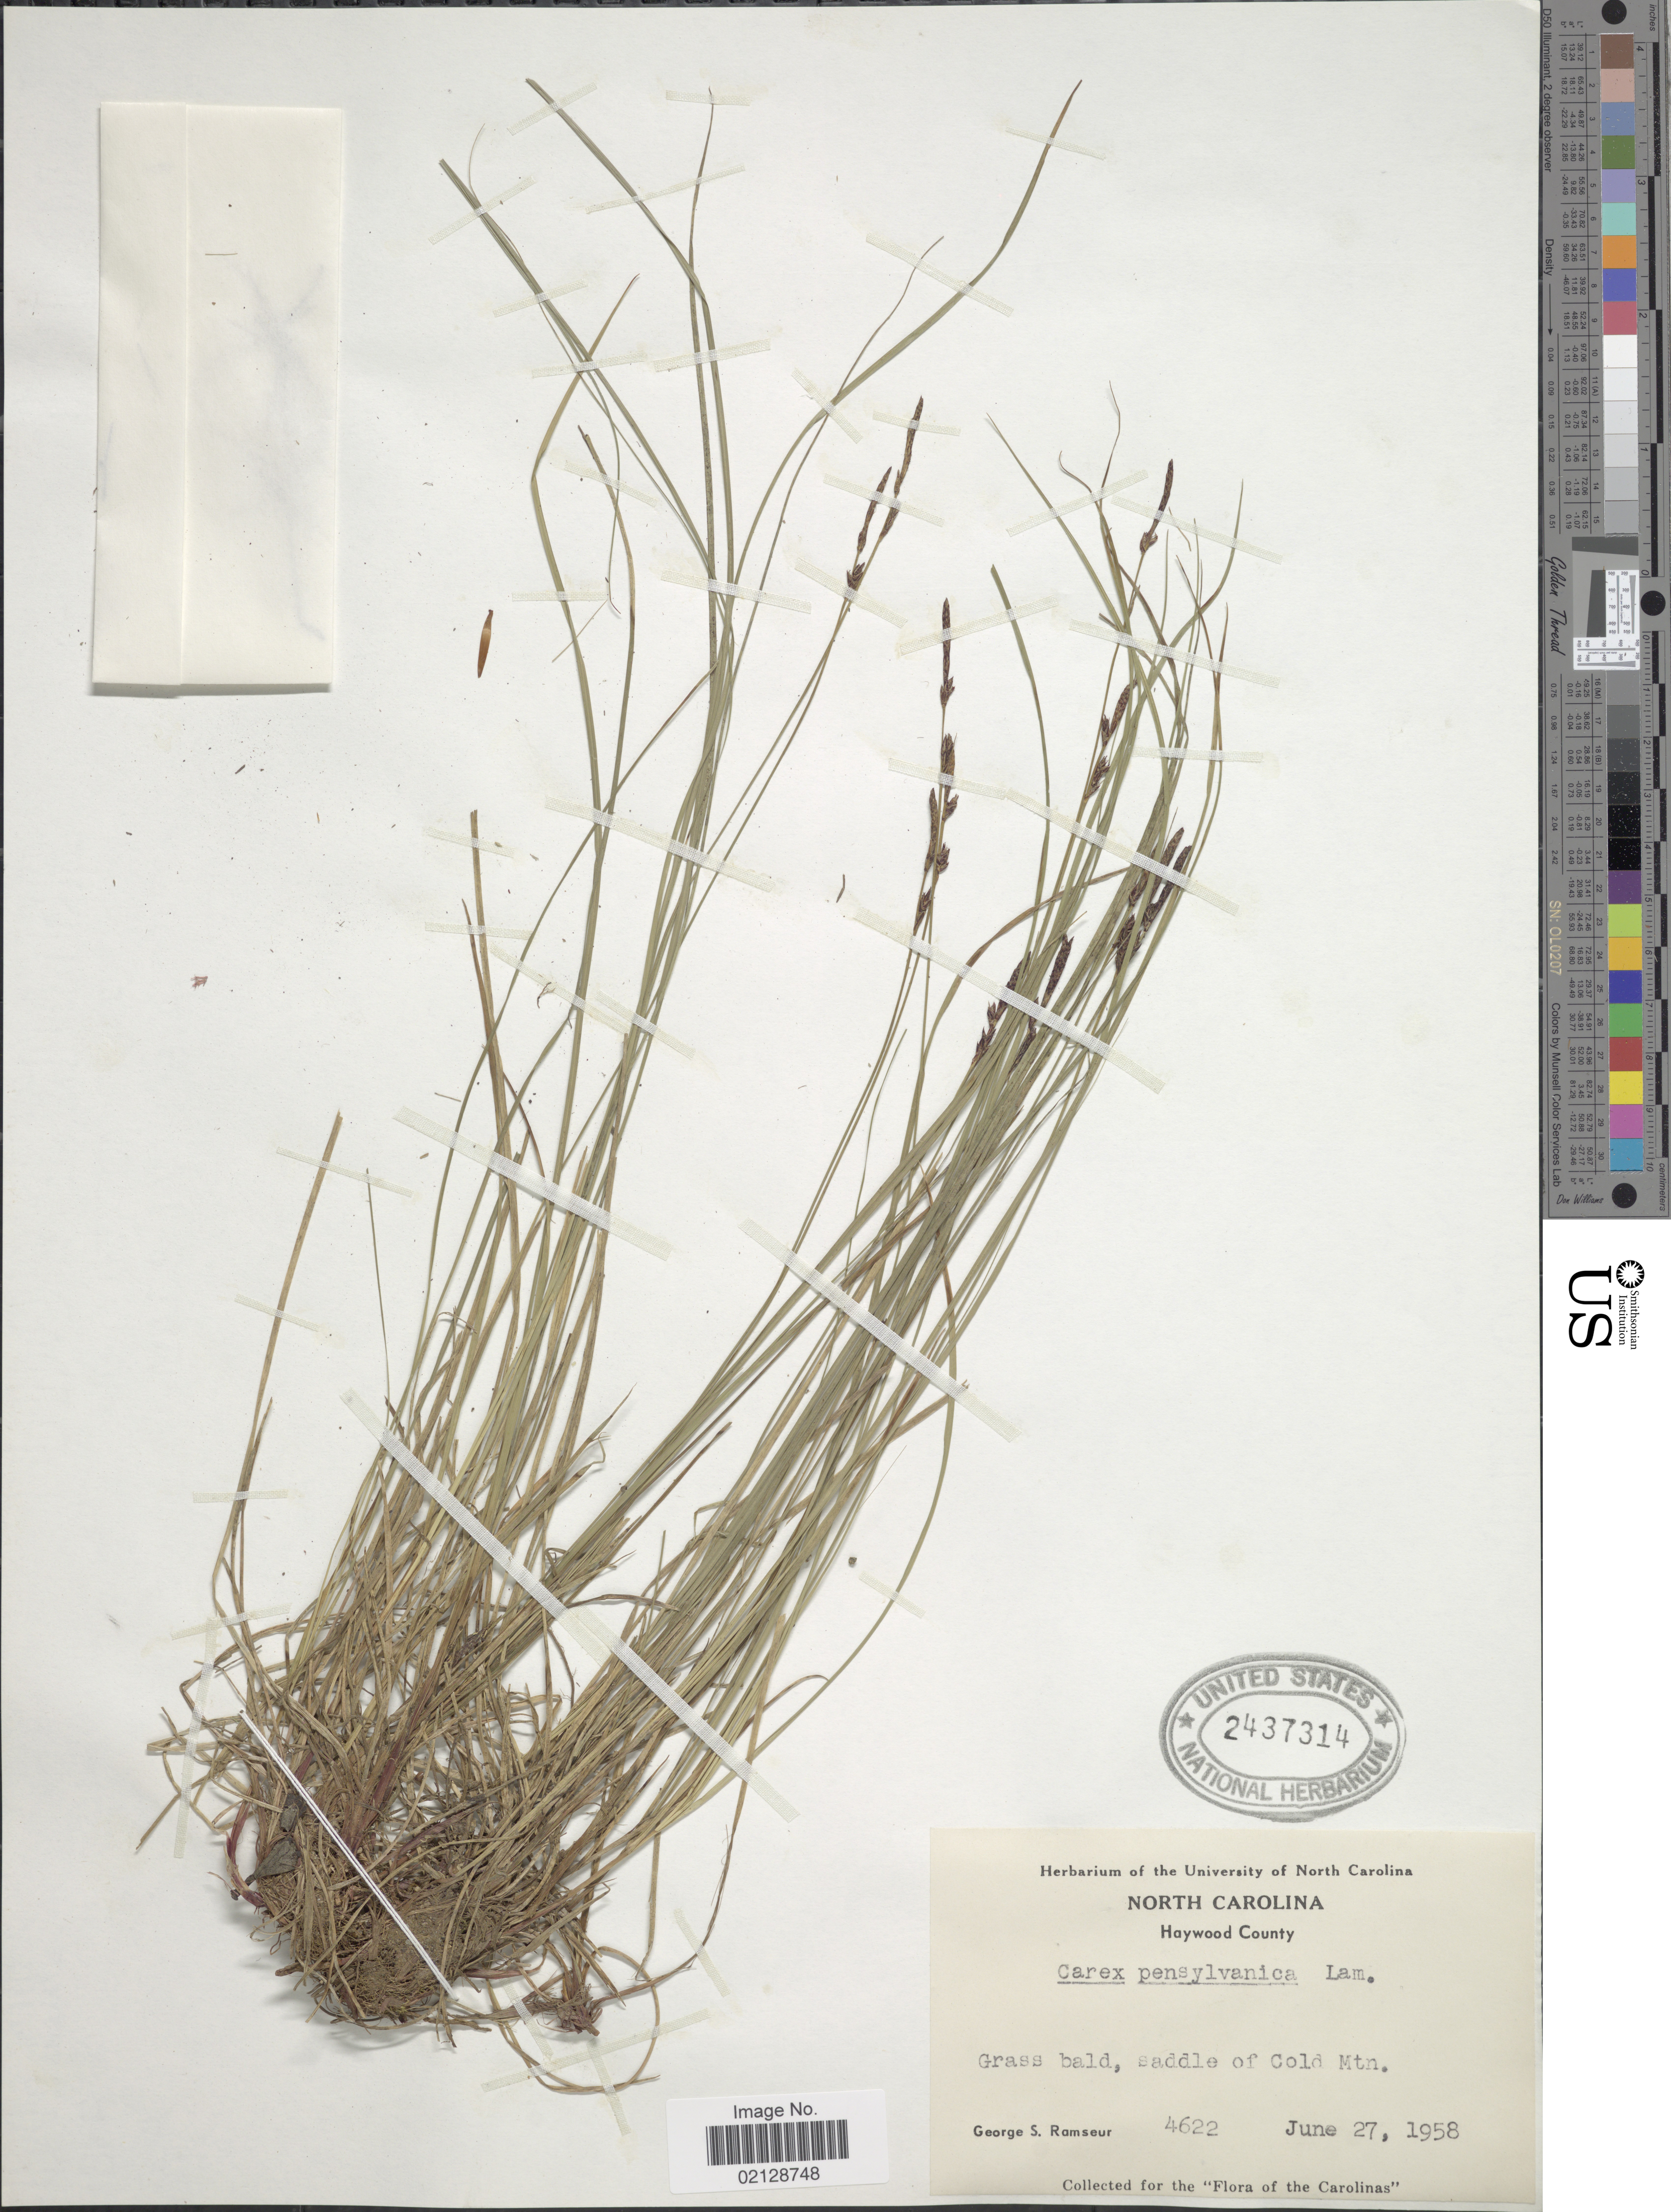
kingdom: Plantae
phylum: Tracheophyta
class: Liliopsida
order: Poales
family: Cyperaceae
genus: Carex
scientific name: Carex pensylvanica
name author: Lam.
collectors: G. S. Ramseur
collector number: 4622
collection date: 1958-06-27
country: United States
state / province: North Carolina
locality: Haywood County, Grass bald, saddle of Cold Mtn.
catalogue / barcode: US 2437314